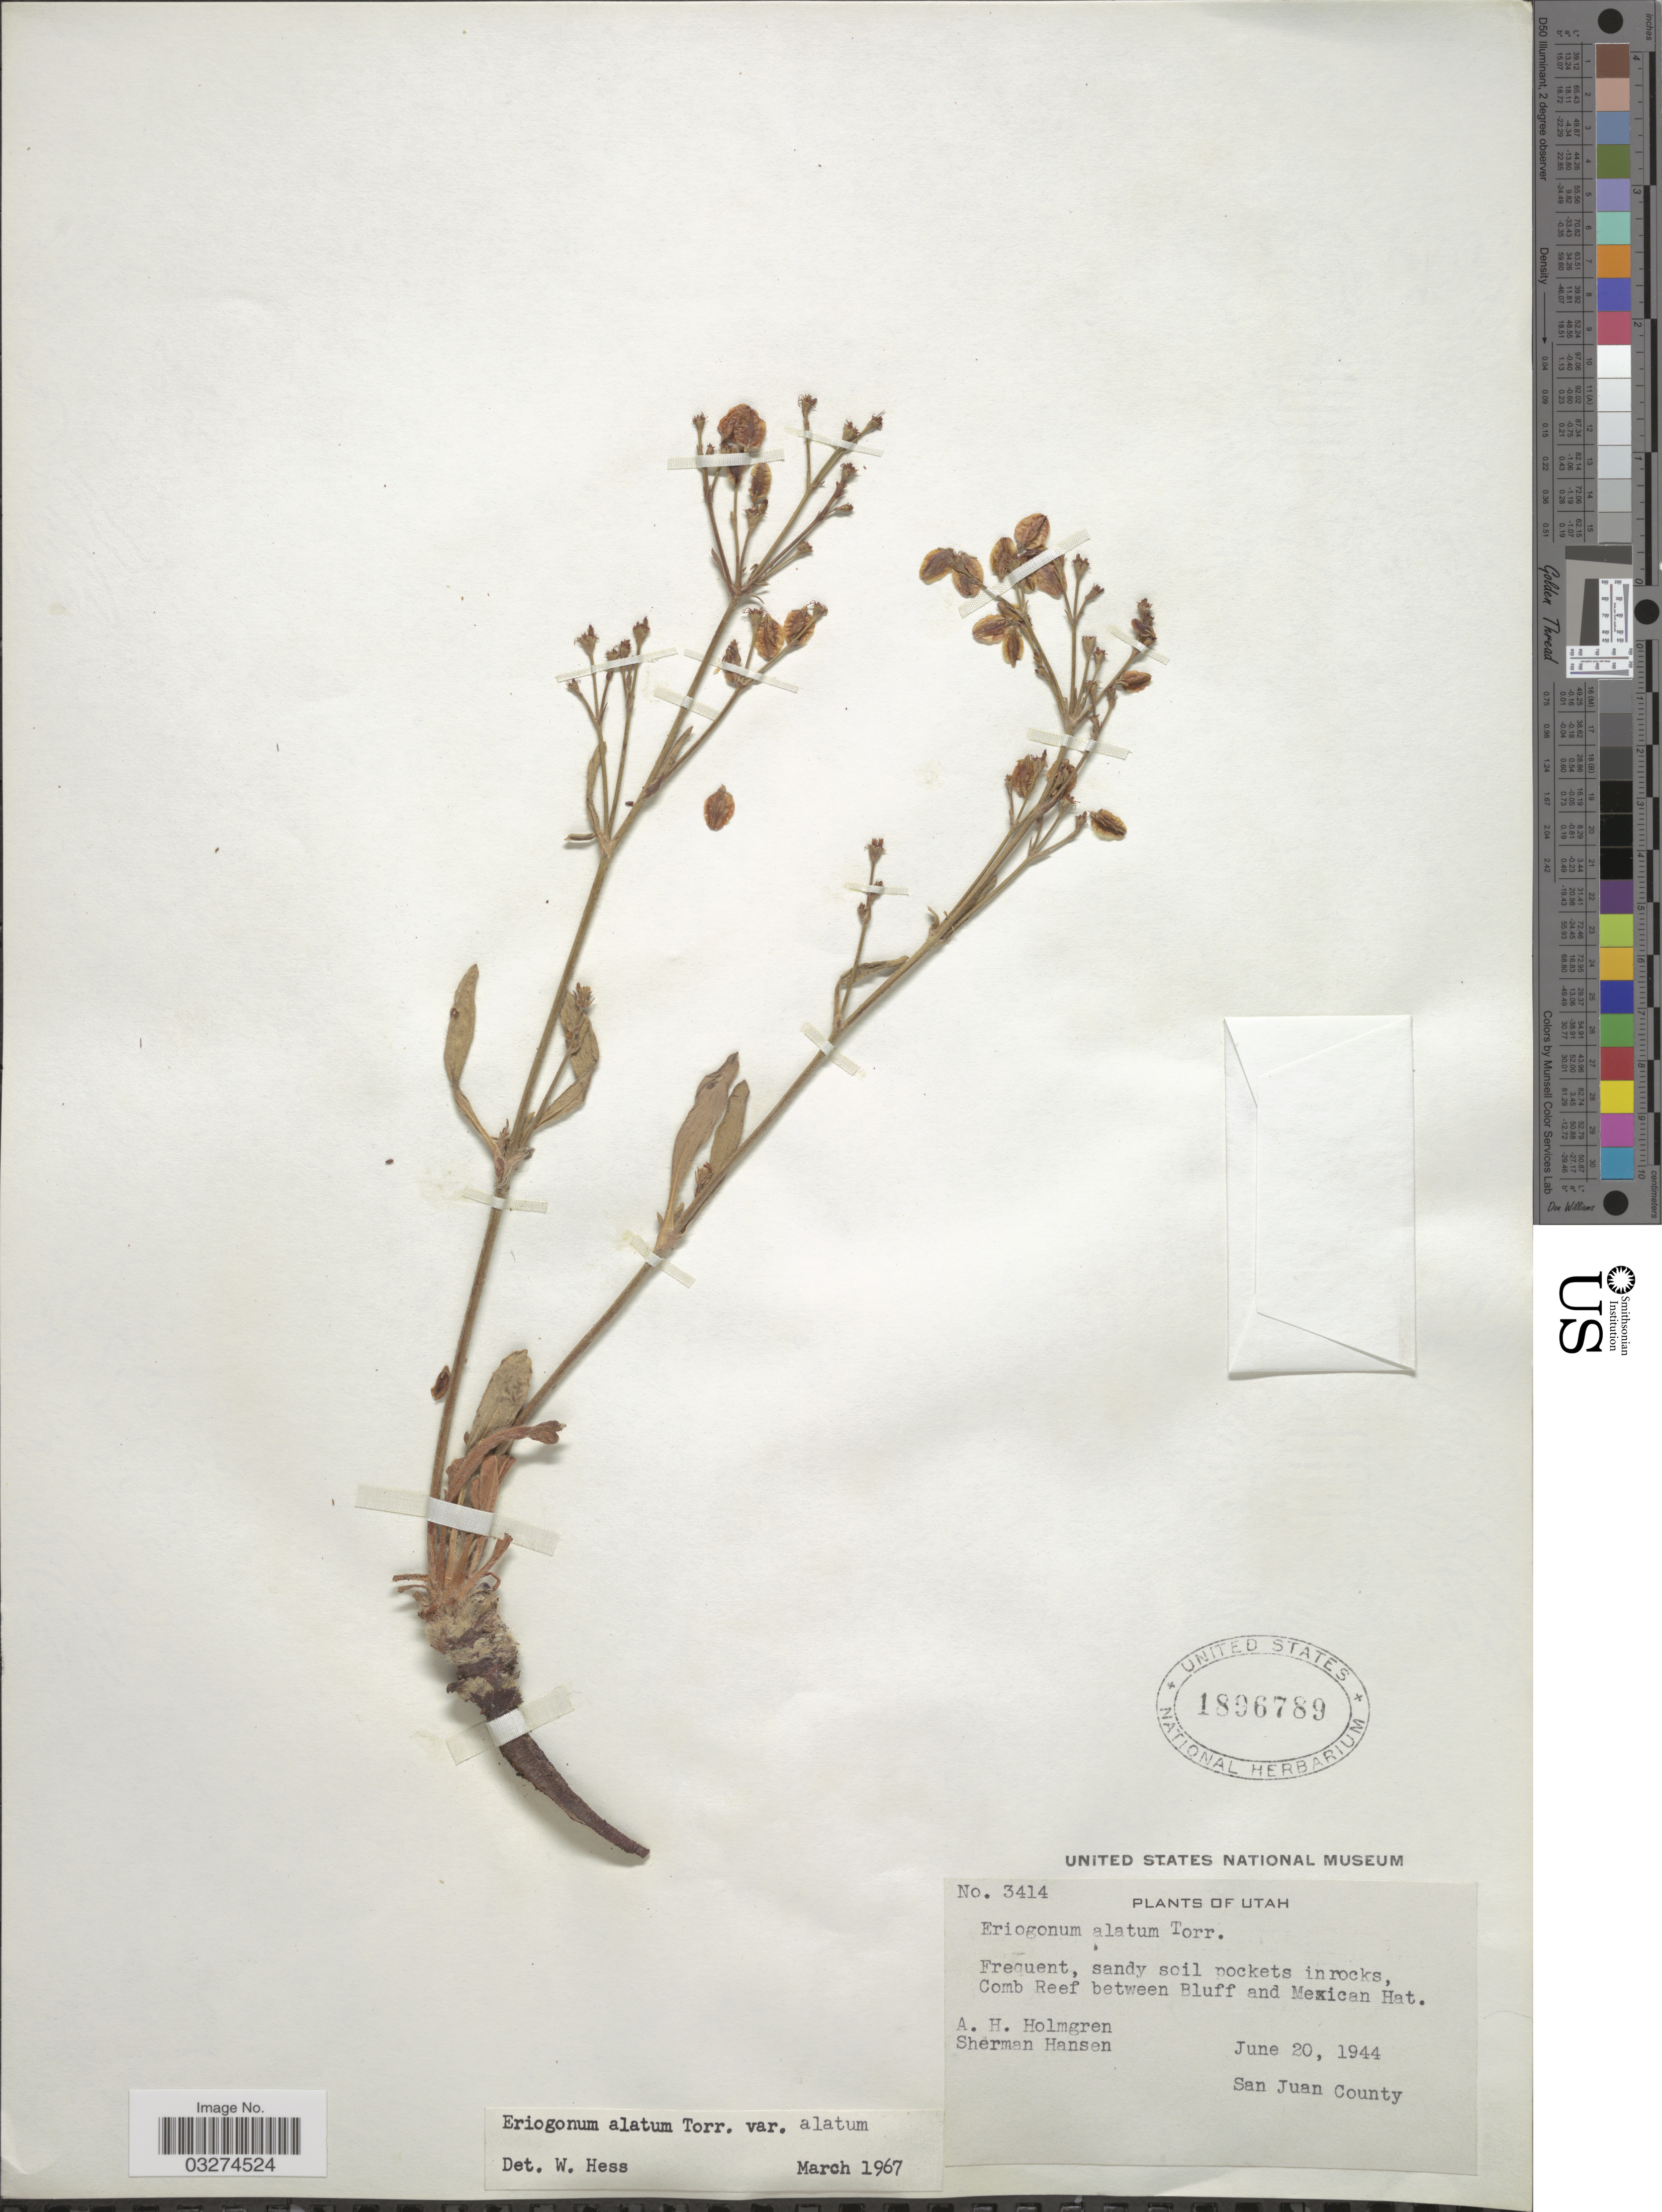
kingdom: Plantae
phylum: Tracheophyta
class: Magnoliopsida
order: Caryophyllales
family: Polygonaceae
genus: Eriogonum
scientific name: Eriogonum alatum var. alatum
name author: Torr.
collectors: A. H. Holmgren & S. Hansen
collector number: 3414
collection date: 1944-06-20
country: United States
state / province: Utah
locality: Comb Reef between Bluff and Mexican Hat. San Juan County.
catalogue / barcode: US 1896789